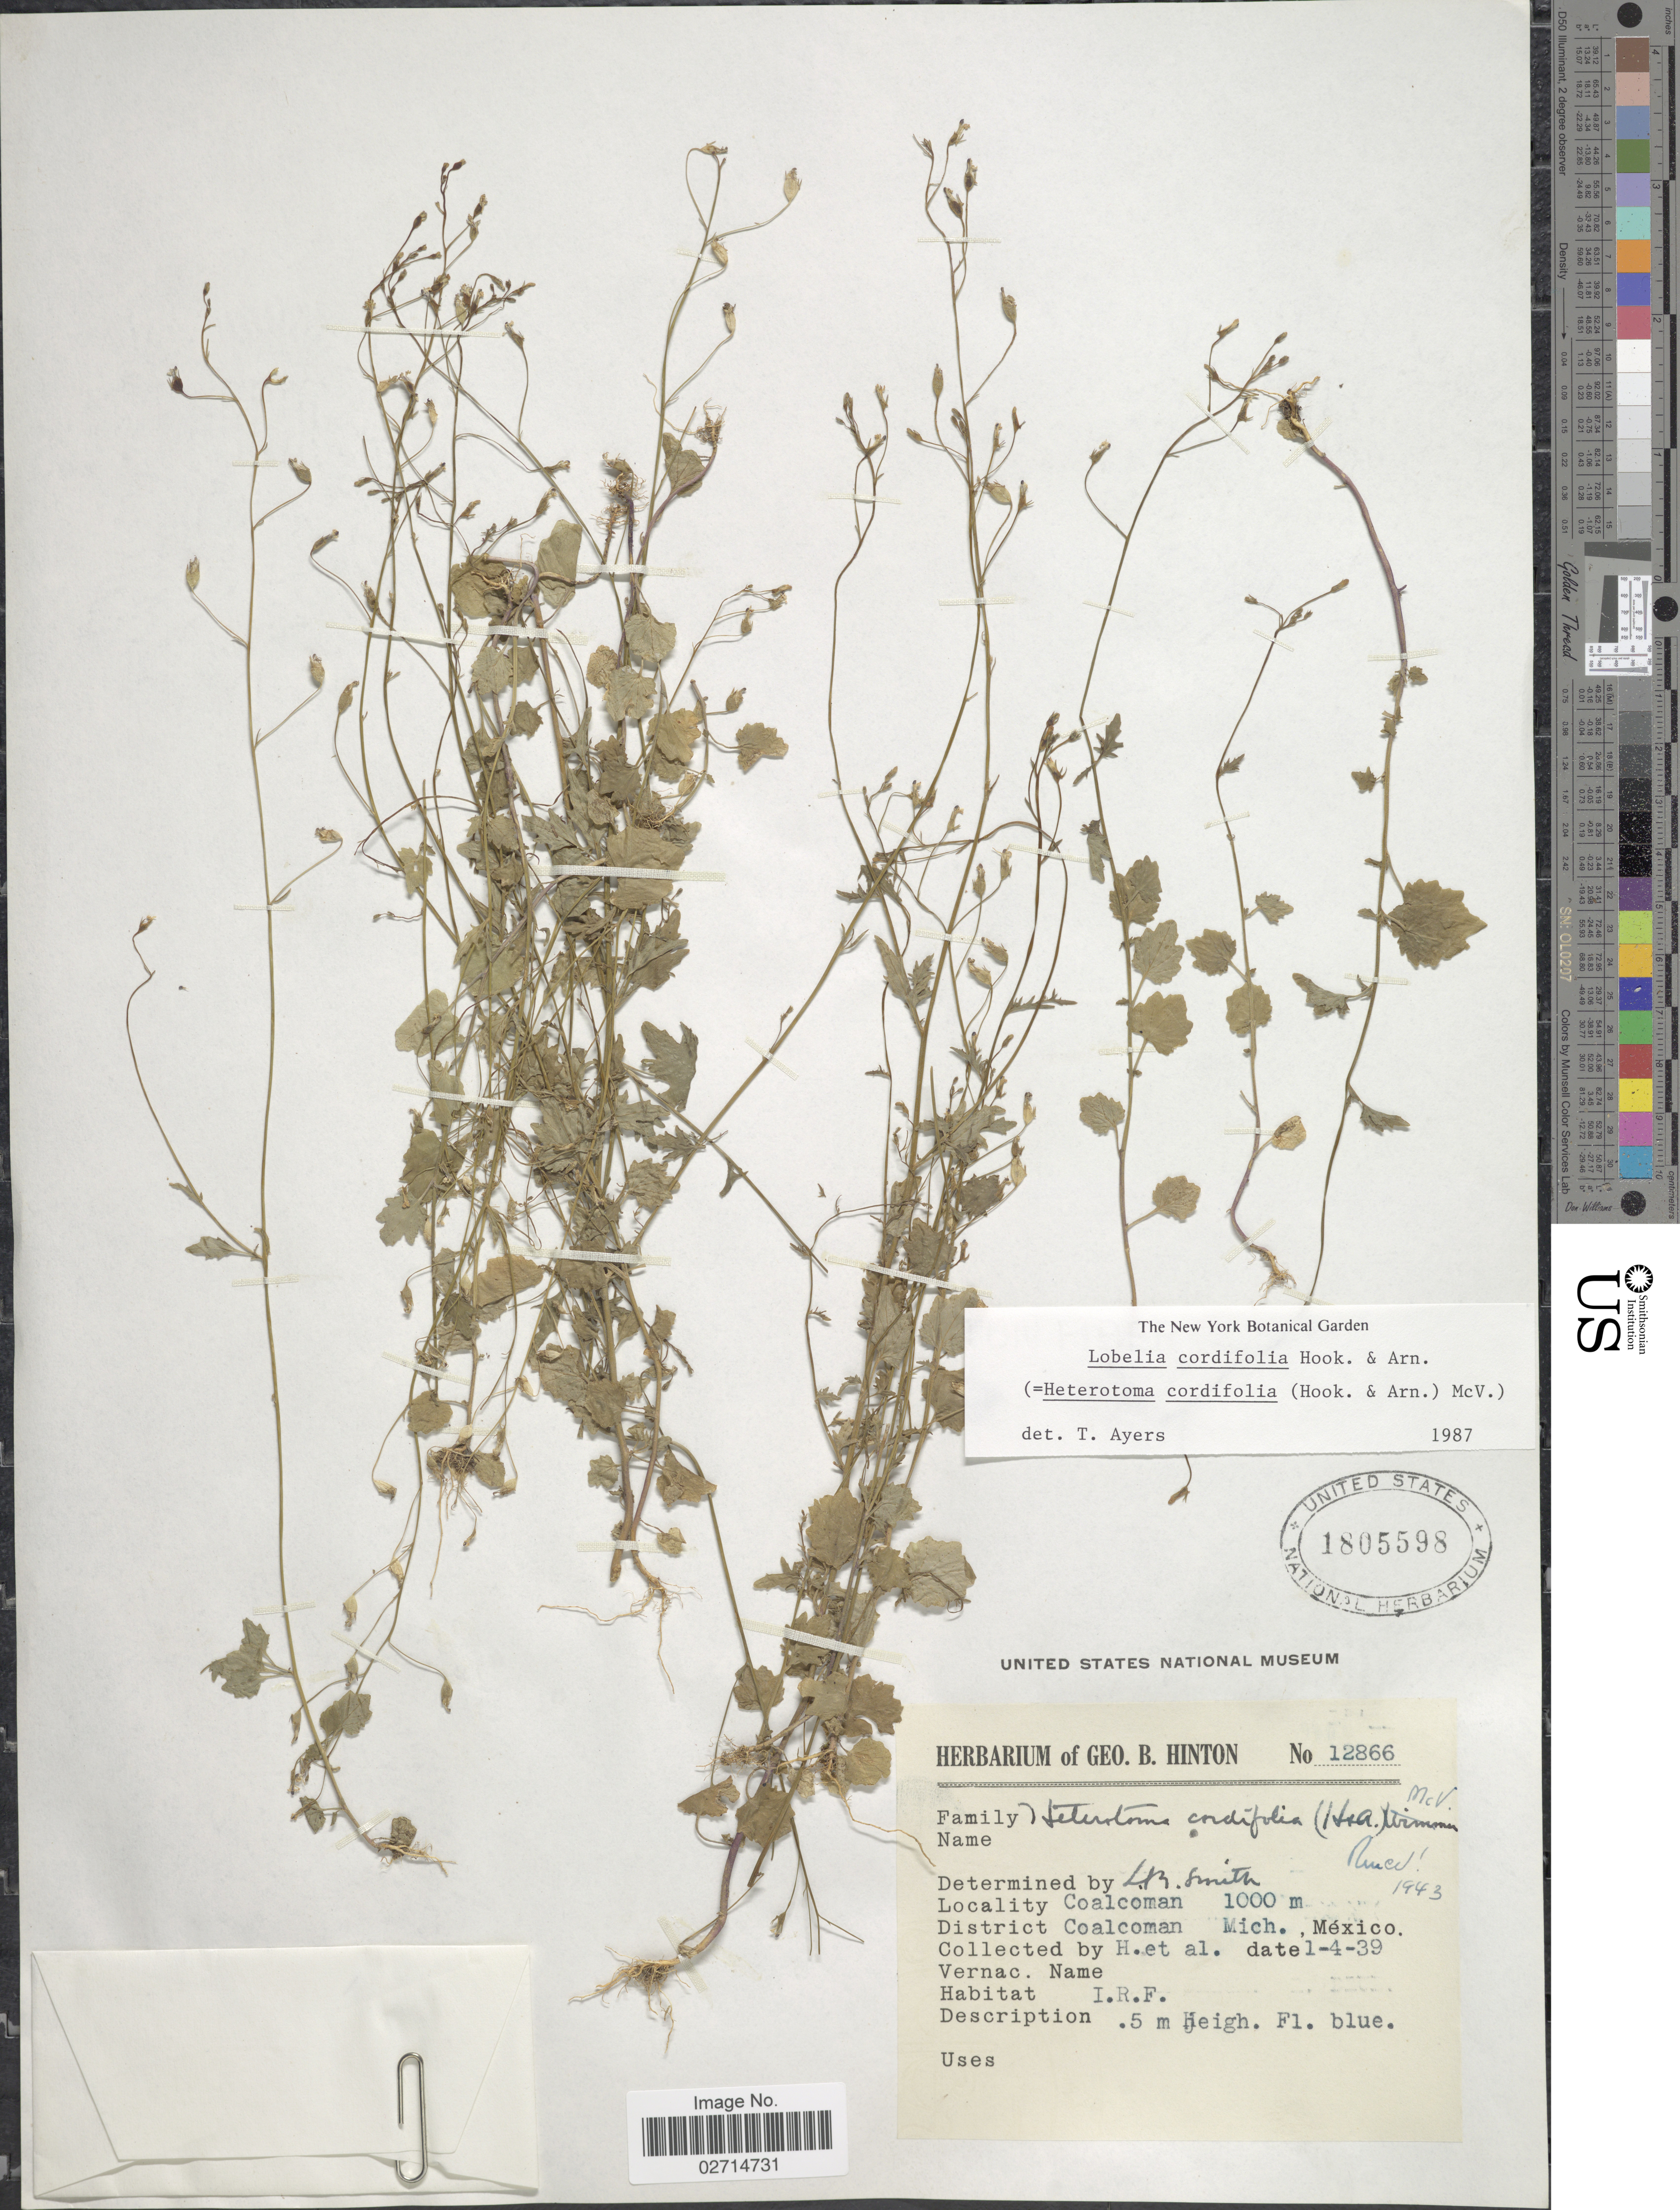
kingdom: Plantae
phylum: Tracheophyta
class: Magnoliopsida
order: Asterales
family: Campanulaceae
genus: Lobelia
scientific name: Lobelia cordifolia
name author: Hook. & Arn.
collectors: G. B. Hinton & et al.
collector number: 12866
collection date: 1939-01-04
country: Mexico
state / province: Michoacán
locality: Coalcoman. District: Coalcoman.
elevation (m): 1000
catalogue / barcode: US 1805598